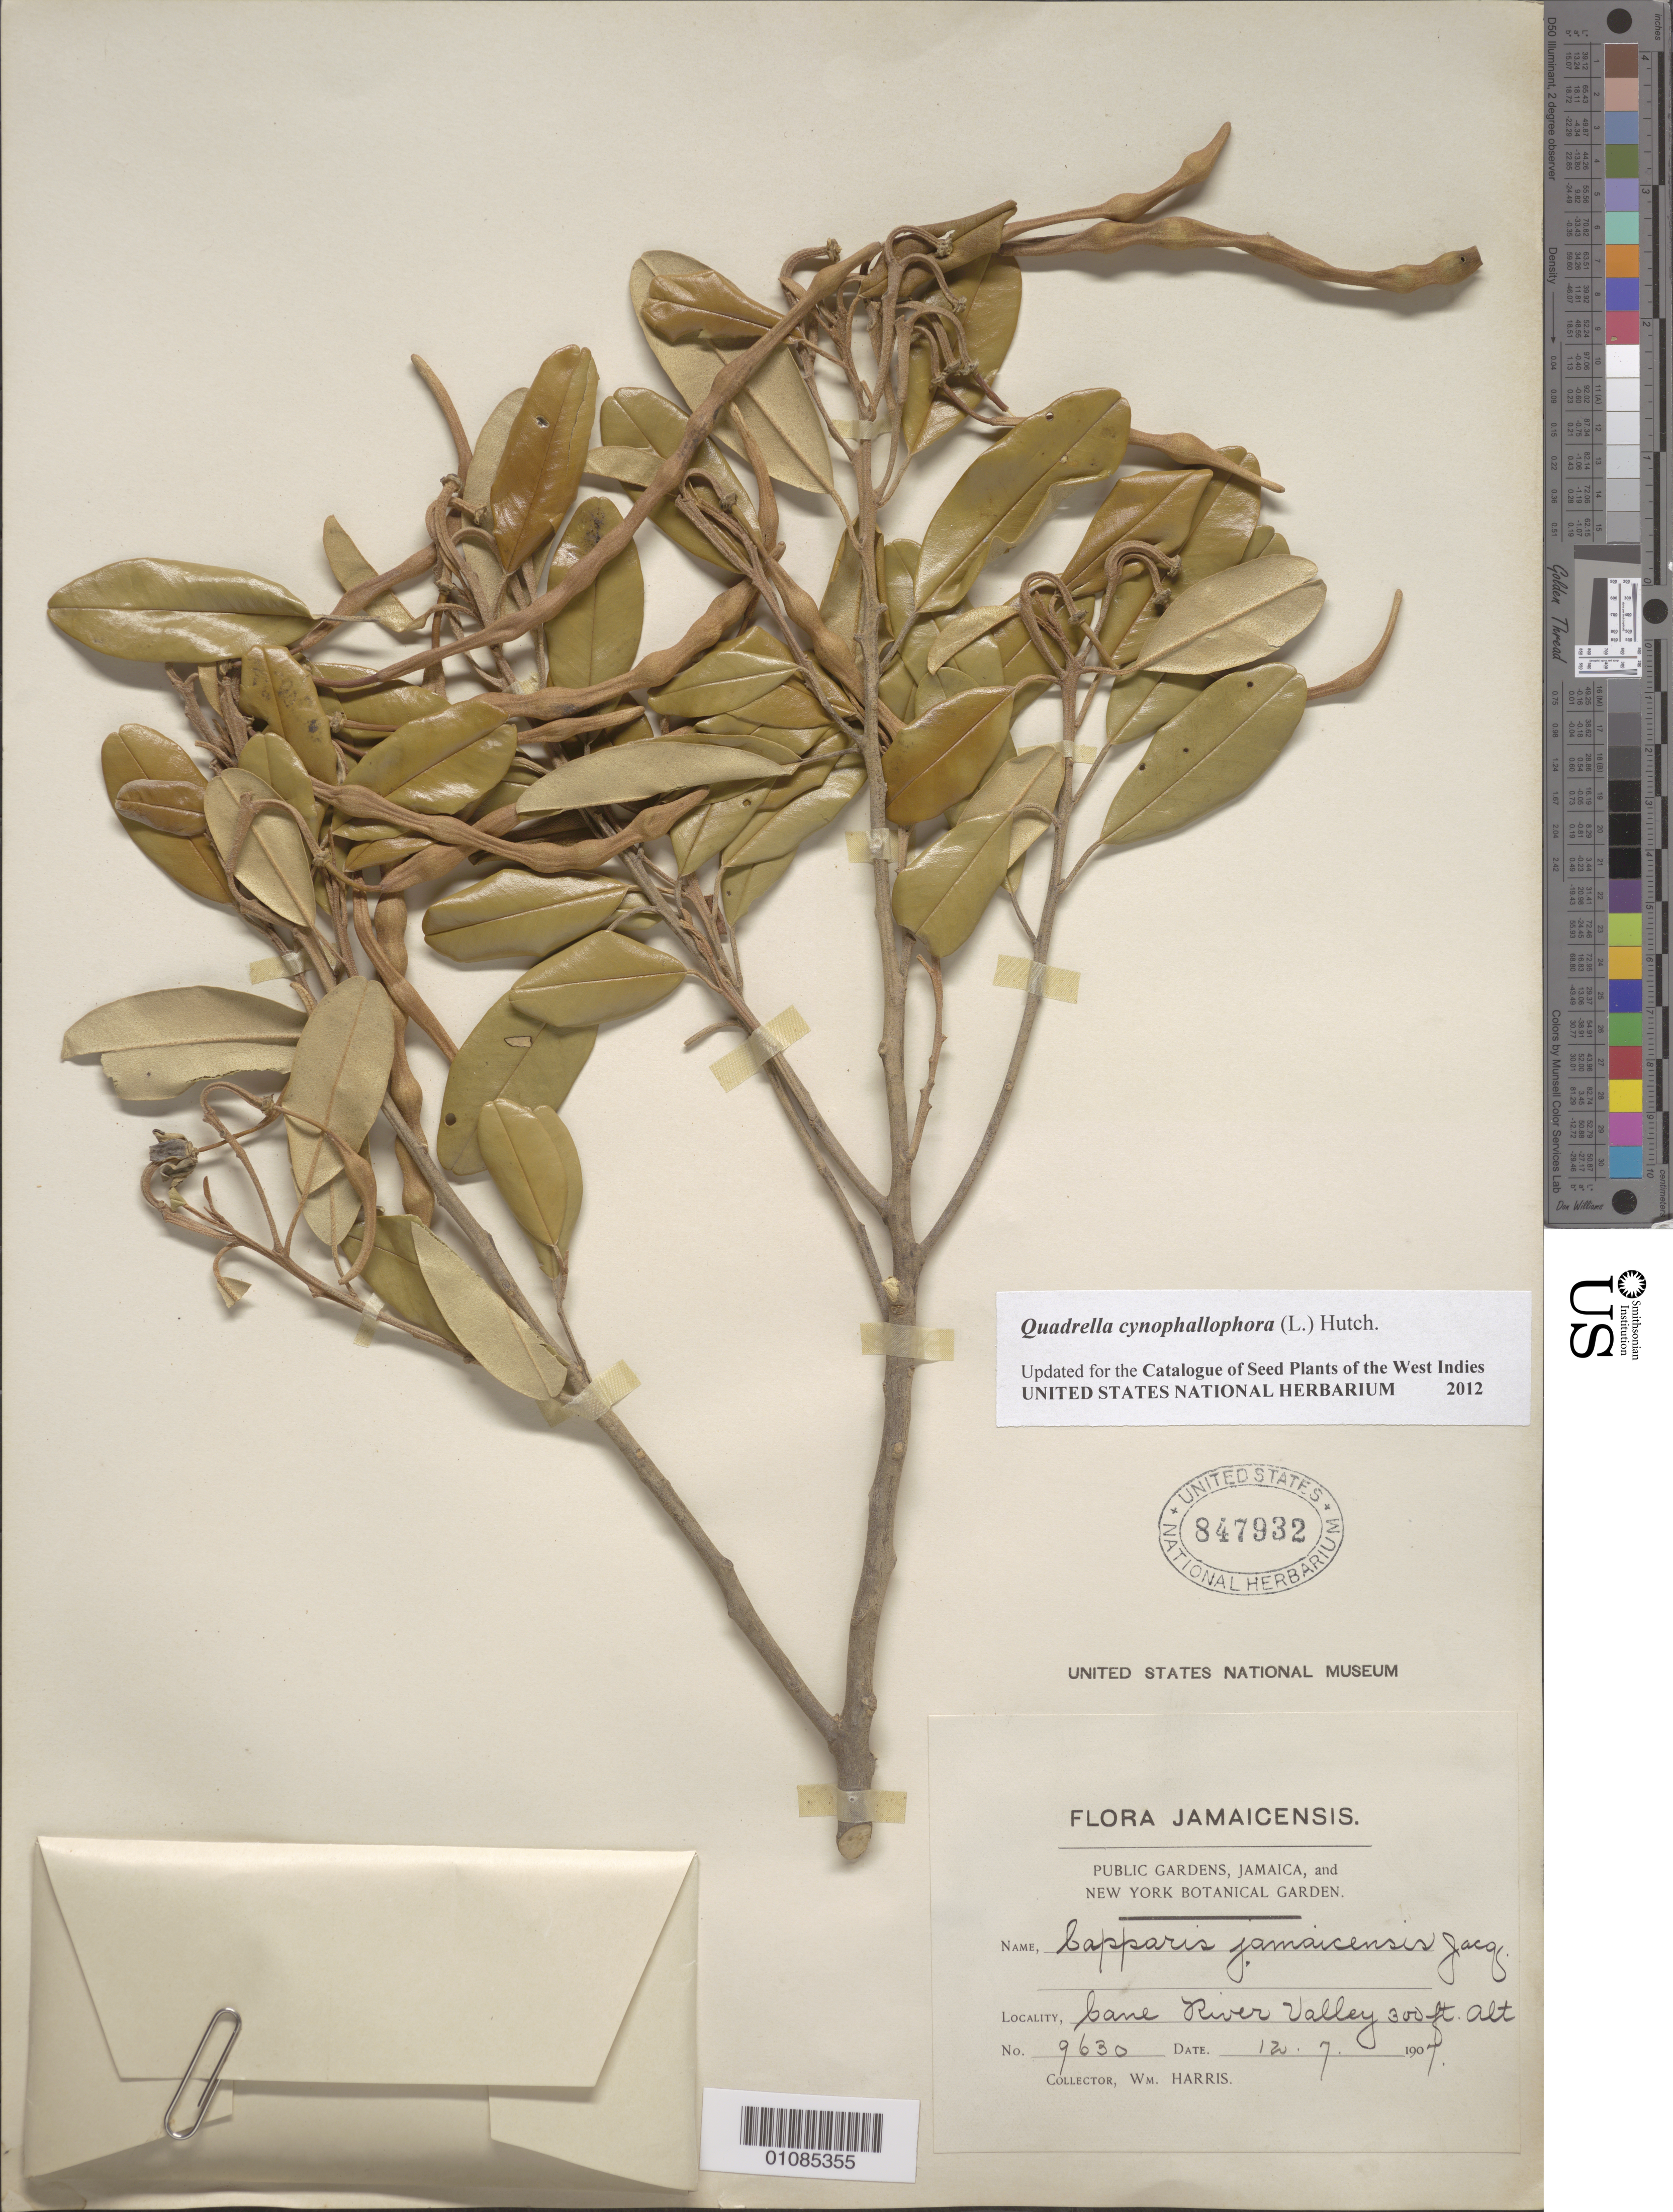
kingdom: Plantae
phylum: Tracheophyta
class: Magnoliopsida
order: Brassicales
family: Capparaceae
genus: Quadrella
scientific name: Quadrella cynophallophora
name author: (L.) Hutch.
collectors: W. Harris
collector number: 9630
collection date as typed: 12 Jul 1907 or 07 Dec 1907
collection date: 1907-07-12 or 1907-12-07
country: Jamaica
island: Jamaica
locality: Cane (?) River Valley.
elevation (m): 91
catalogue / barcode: US 847932